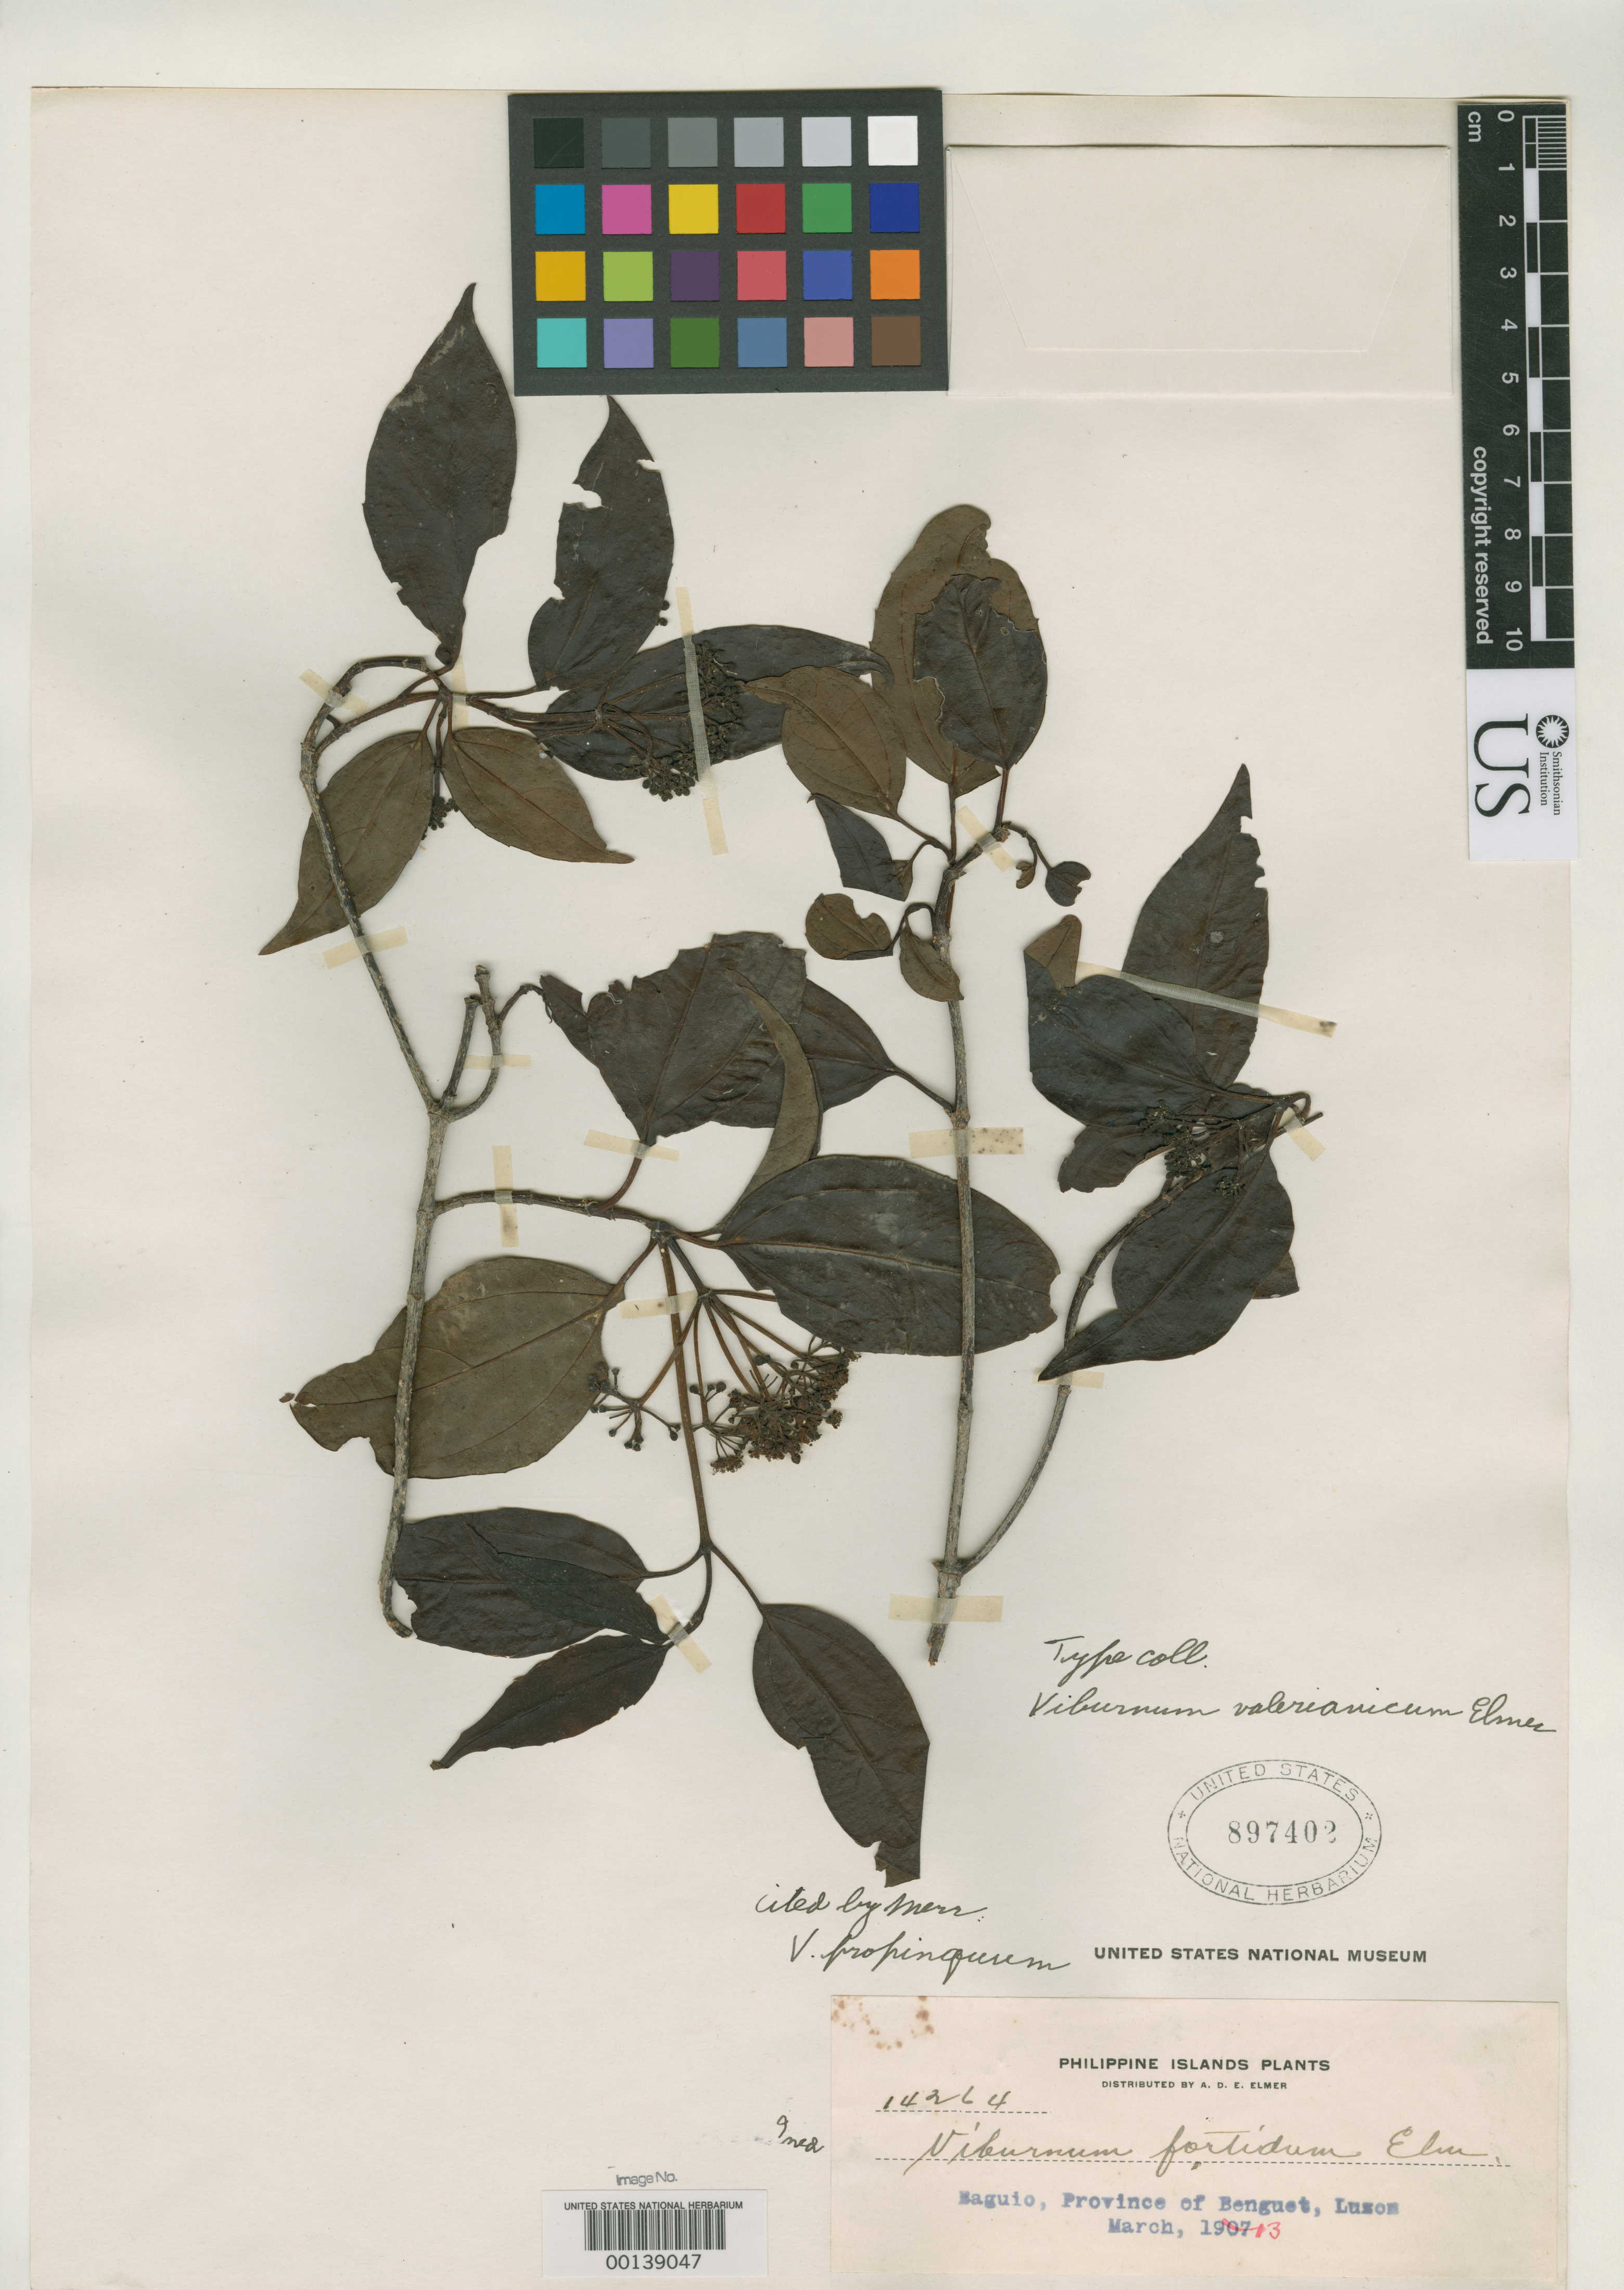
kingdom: Plantae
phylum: Tracheophyta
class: Magnoliopsida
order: Dipsacales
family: Viburnaceae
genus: Viburnum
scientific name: Viburnum valerianicum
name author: Elmer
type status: Isotype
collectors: A. D. E. Elmer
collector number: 14264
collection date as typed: Mar 1913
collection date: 1913-03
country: Philippines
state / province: Cordillera (Administrative Region)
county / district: Benguet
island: Luzon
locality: Baguio.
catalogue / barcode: US 897402